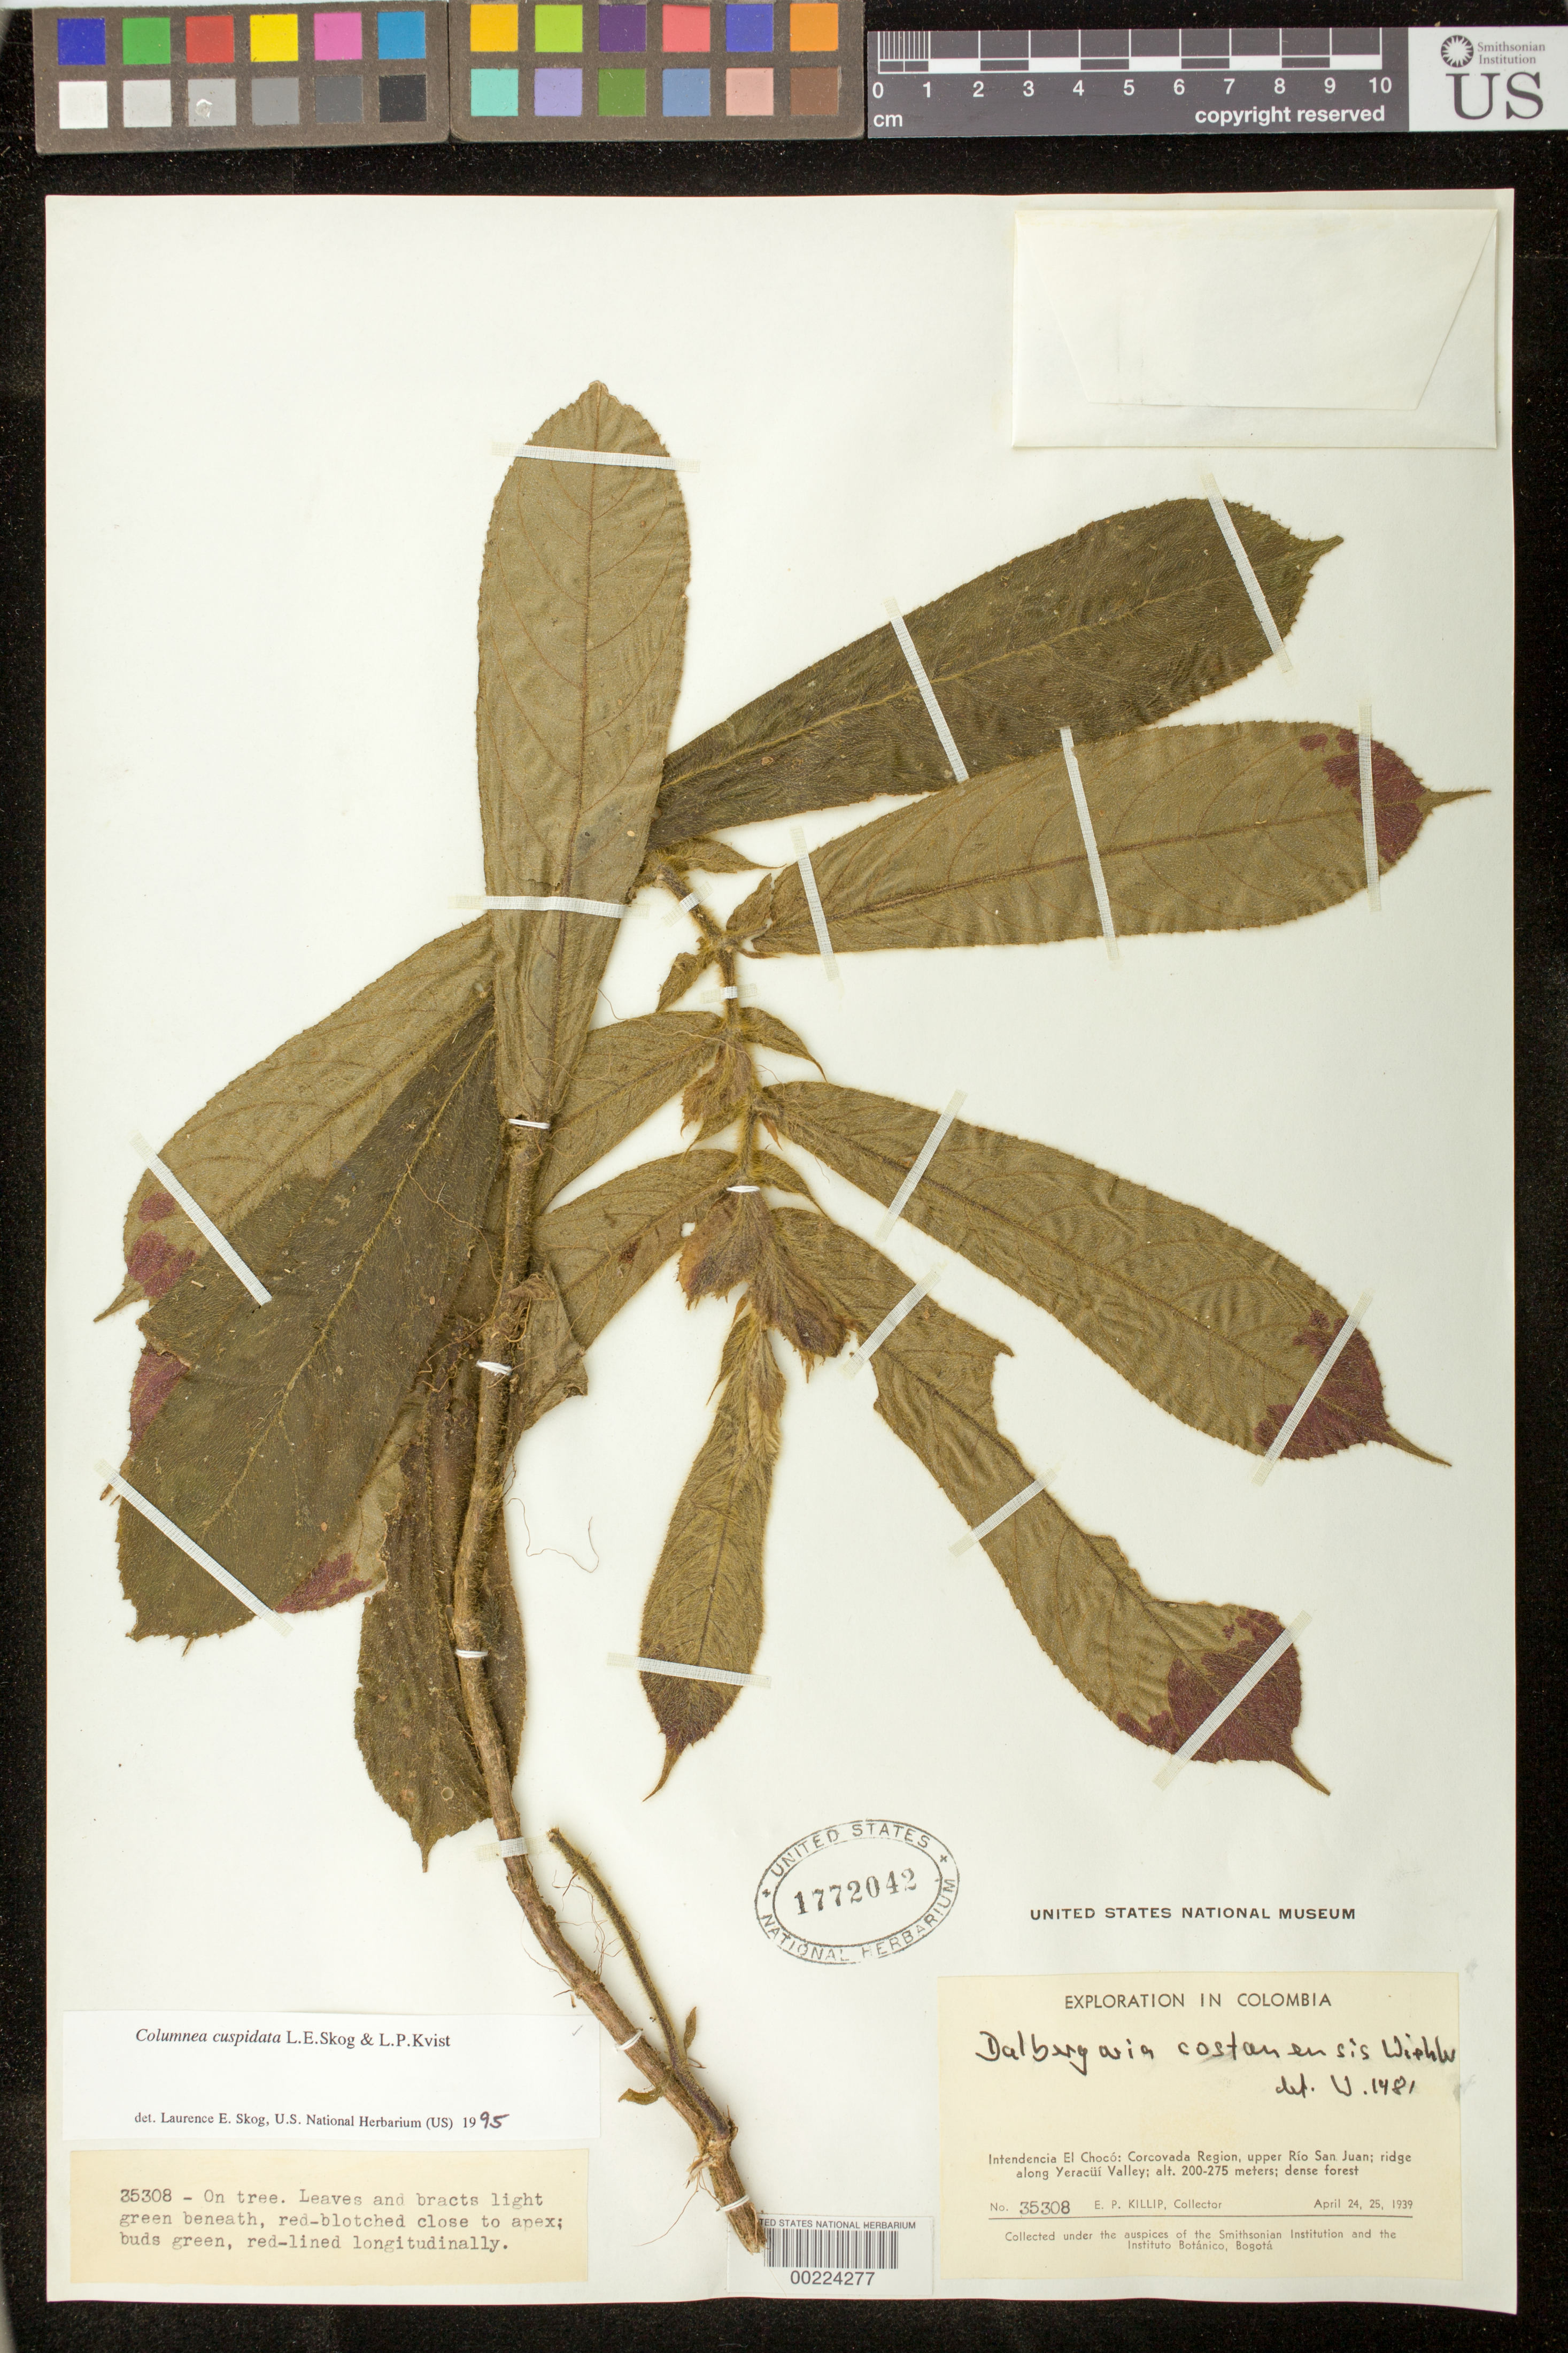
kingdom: Plantae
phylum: Tracheophyta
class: Magnoliopsida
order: Lamiales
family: Gesneriaceae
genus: Columnea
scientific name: Columnea cuspidata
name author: L.E. Skog & L.P. Kvist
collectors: E. P. Killip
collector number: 35308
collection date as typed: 24-25 Apr 1939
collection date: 1939-04-24/1939-04-25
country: Colombia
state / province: Chocó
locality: Corcovada Region, upper Río San Juan; ridge along Yeracúí Valley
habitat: Dense forest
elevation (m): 200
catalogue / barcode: US 1772042